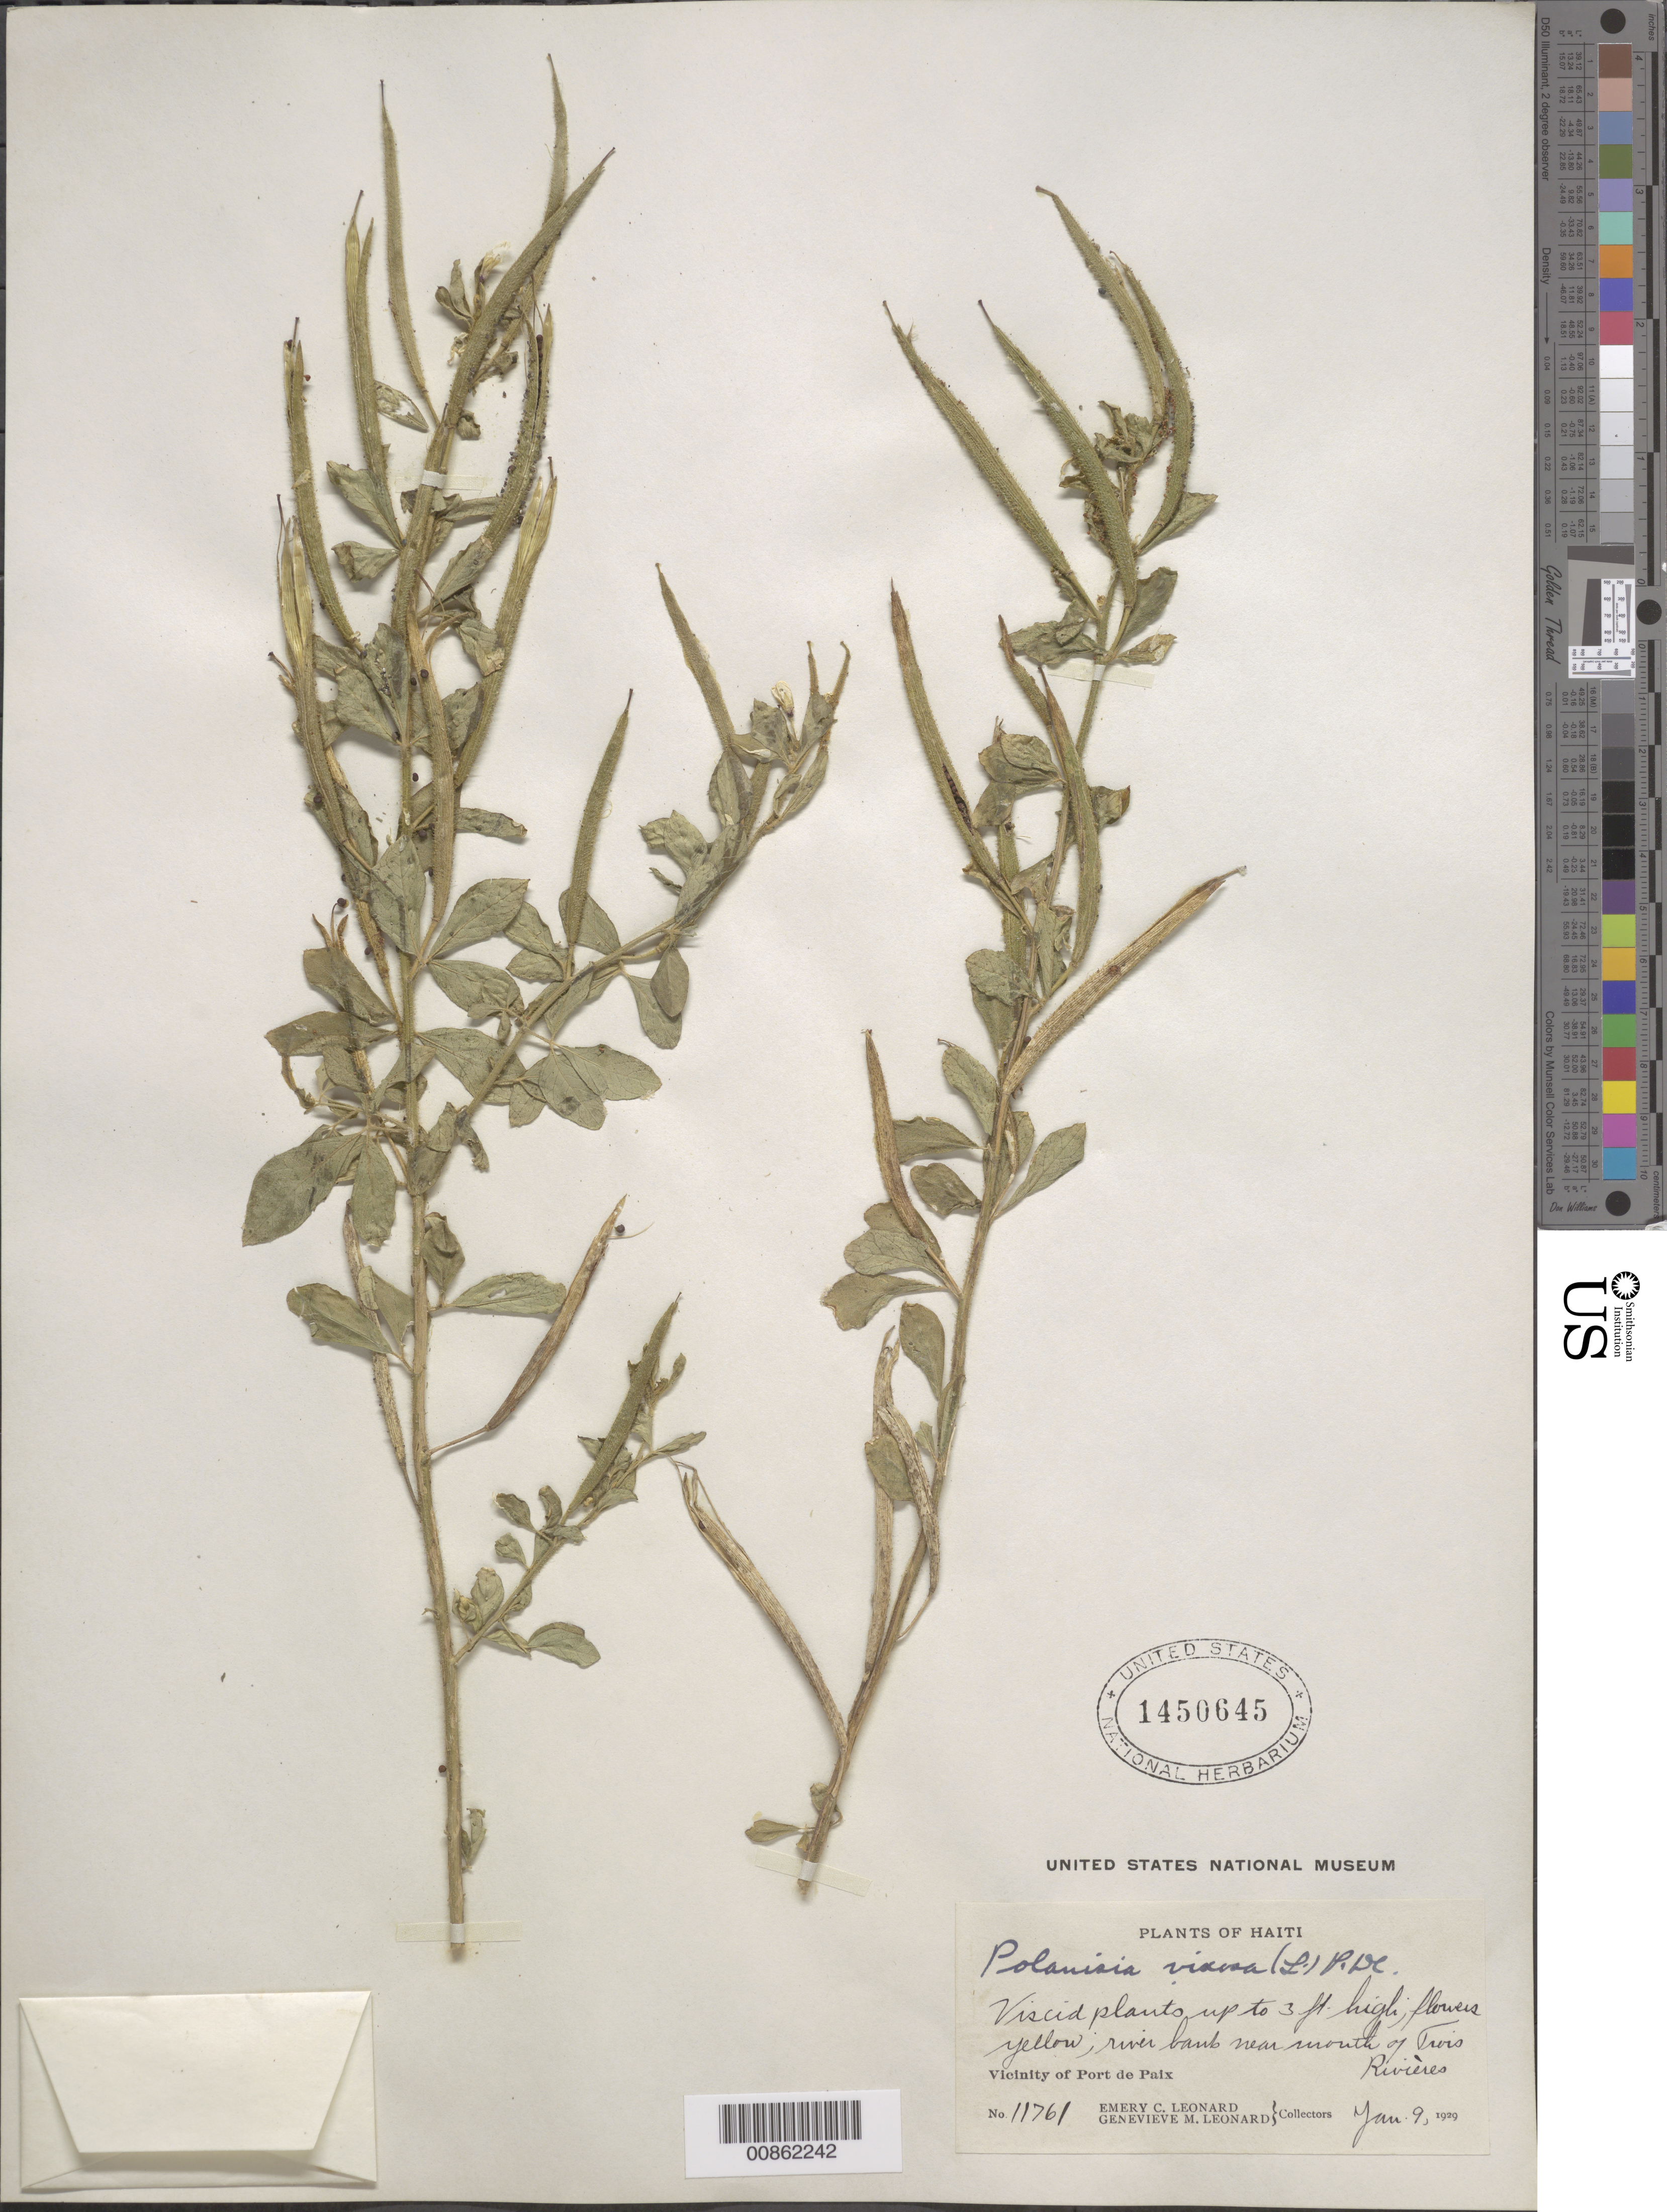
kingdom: Plantae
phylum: Tracheophyta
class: Magnoliopsida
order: Brassicales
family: Cleomaceae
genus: Arivela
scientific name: Arivela viscosa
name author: (L.) Raf.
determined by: Strong, M. T., (US), Smithsonian Institution - National Museum of Natural History (UNITED STATES)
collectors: E. C. Leonard & G. M. Leonard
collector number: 11761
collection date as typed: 09 Jan 1929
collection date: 1929-01-09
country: Haiti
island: Hispaniola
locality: Vicinity of Port de Paix. River bank near mouth of Trois Rivières.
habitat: River bank.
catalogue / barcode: US 1450645